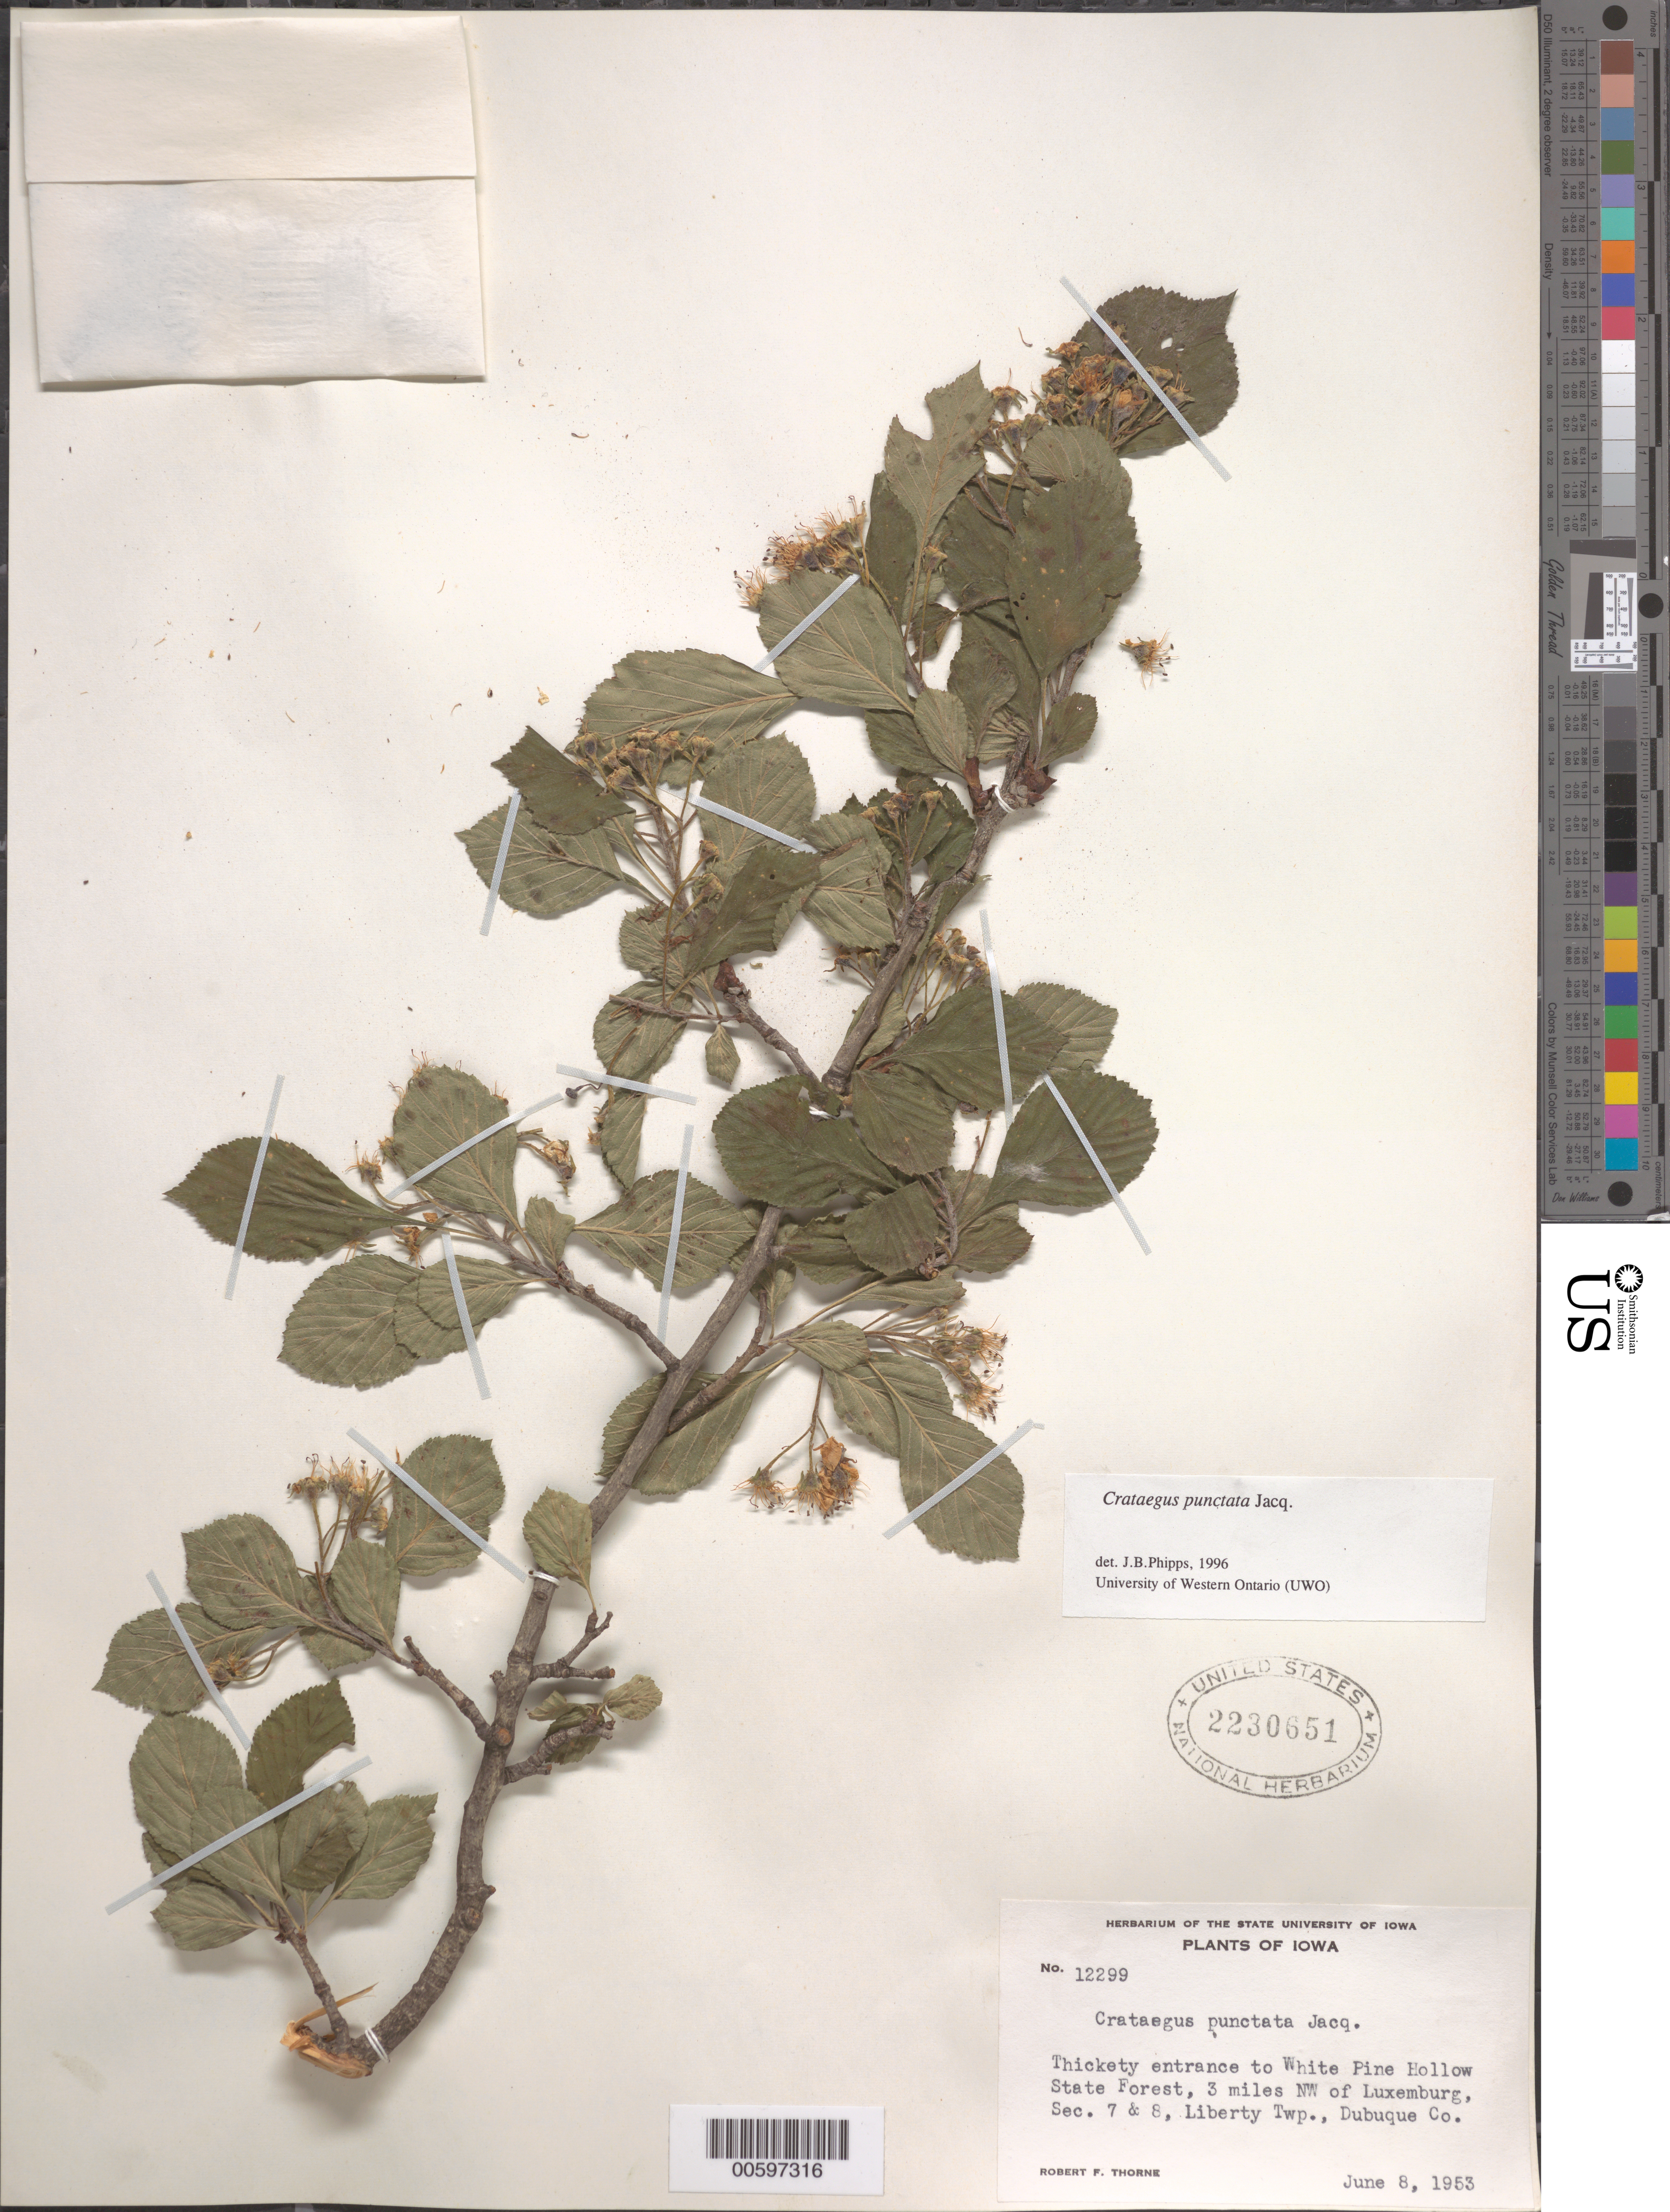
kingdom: Plantae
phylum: Tracheophyta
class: Magnoliopsida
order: Rosales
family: Rosaceae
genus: Crataegus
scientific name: Crataegus punctata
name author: Jacq.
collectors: R. F. Thorne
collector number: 12299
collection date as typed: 08 Jun 1953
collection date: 1953-06-08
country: United States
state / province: Iowa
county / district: Dubuque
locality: Entrance to White Pine Hollow State Forest, 3 mi. NW of Luxemburg, Sec. 7 & 8 Liberty Twp.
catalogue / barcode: US 2230651